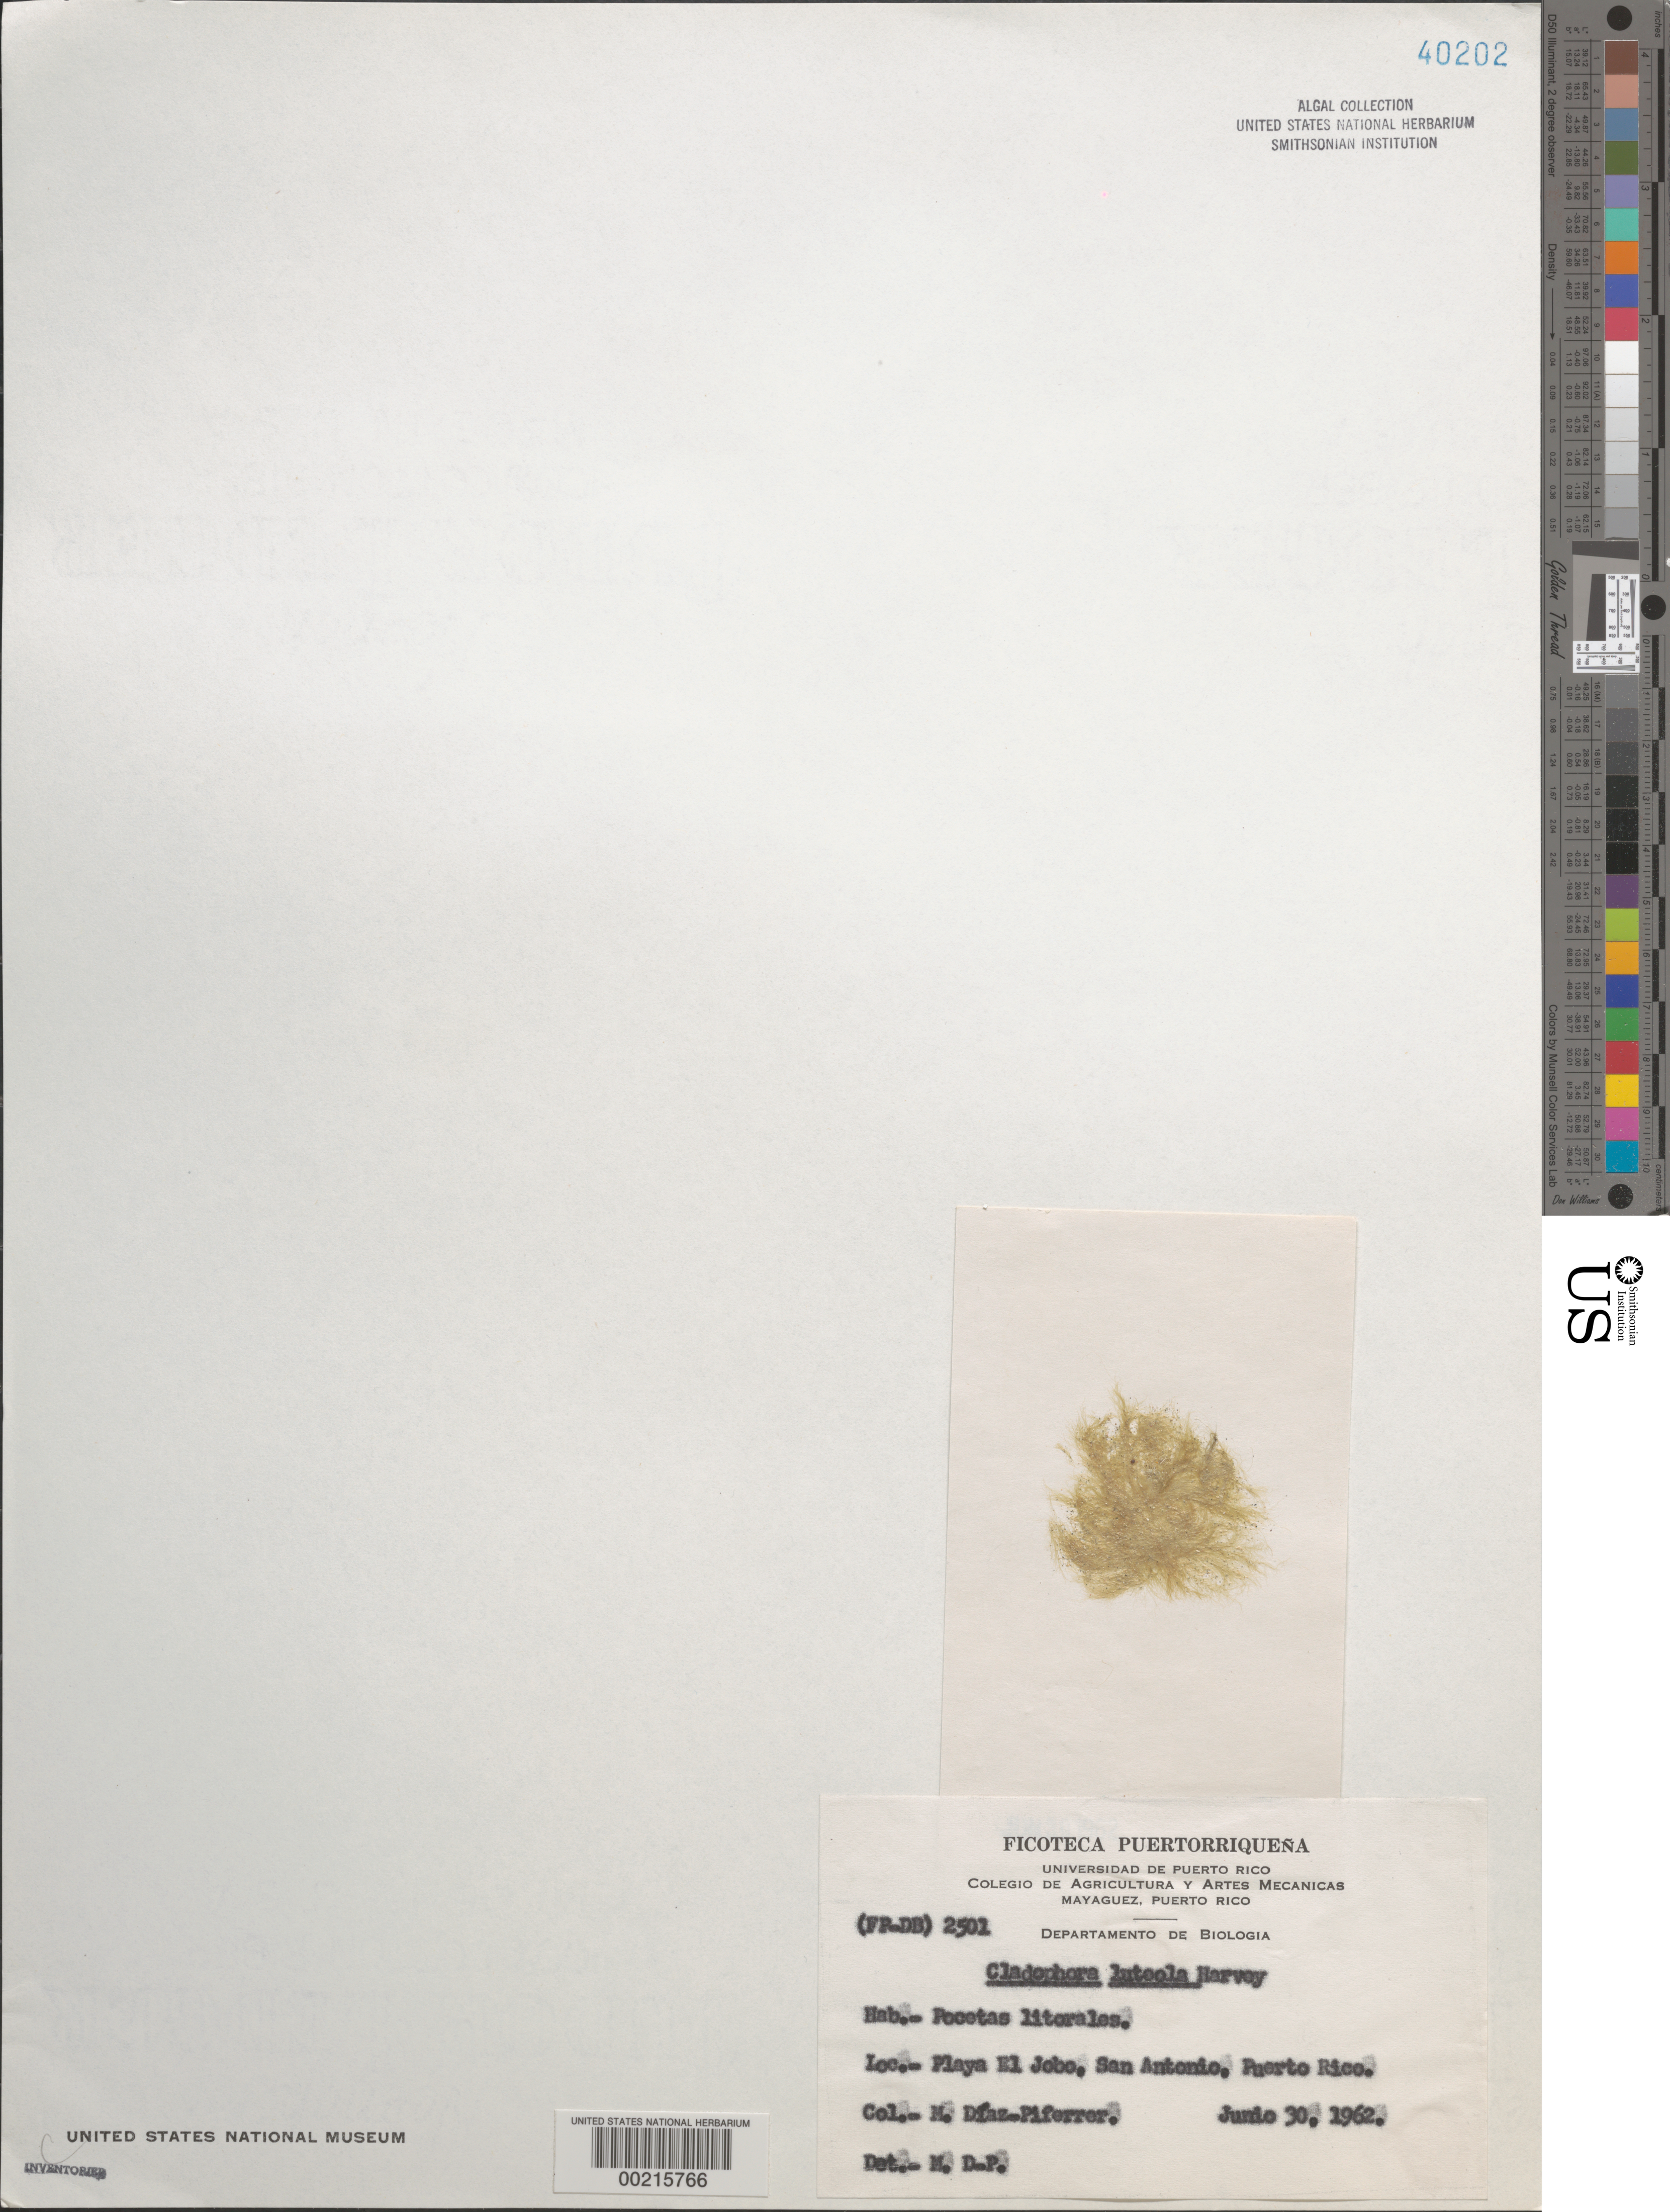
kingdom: Plantae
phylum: Chlorophyta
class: Ulvophyceae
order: Cladophorales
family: Cladophoraceae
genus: Cladophora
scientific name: Cladophora dalmatica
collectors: M. Diaz-Piferrer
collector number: (fp-db) 2501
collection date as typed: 30 Jun 1962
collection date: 1962-06-30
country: Puerto Rico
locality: San antonio, playa el jobo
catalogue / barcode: US 40202